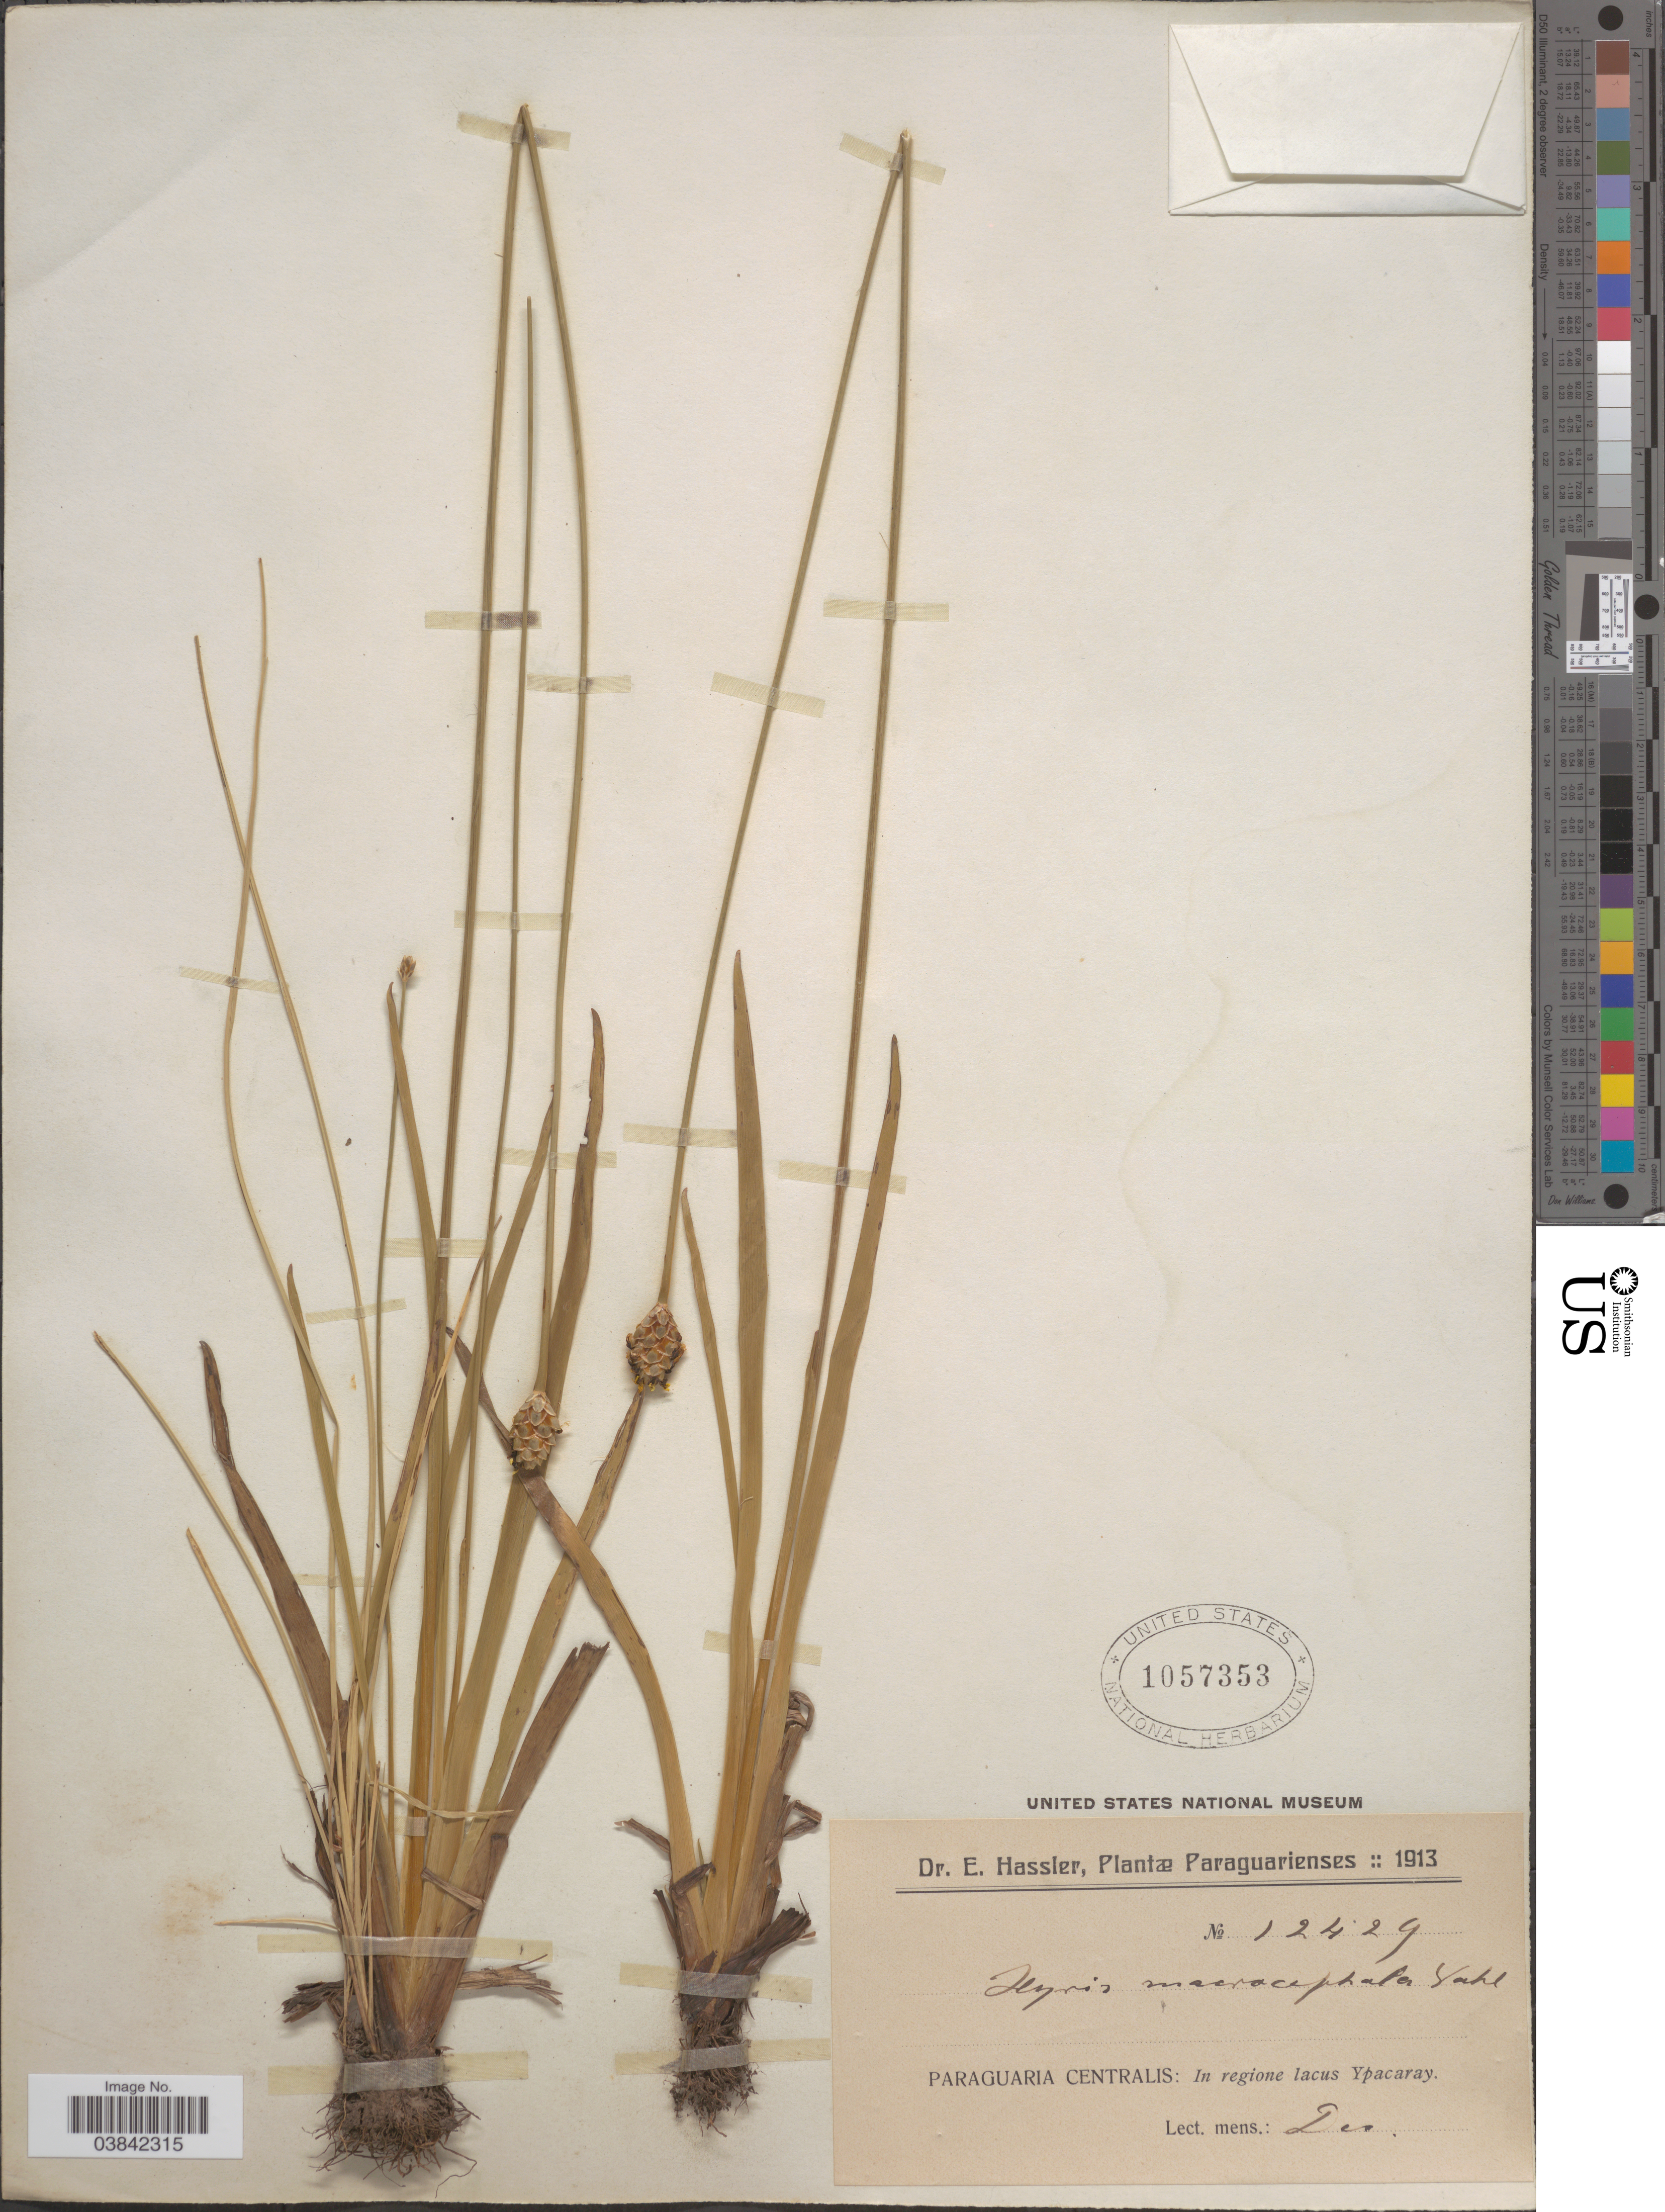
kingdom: Plantae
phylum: Tracheophyta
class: Liliopsida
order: Poales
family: Xyridaceae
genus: Xyris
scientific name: Xyris laxifolia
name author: Mart.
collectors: E. Hassler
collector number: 12429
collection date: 1913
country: Paraguay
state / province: Paraguari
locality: Paraguaria Centralis: In regione lacus Ypacaray.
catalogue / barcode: US 1057353